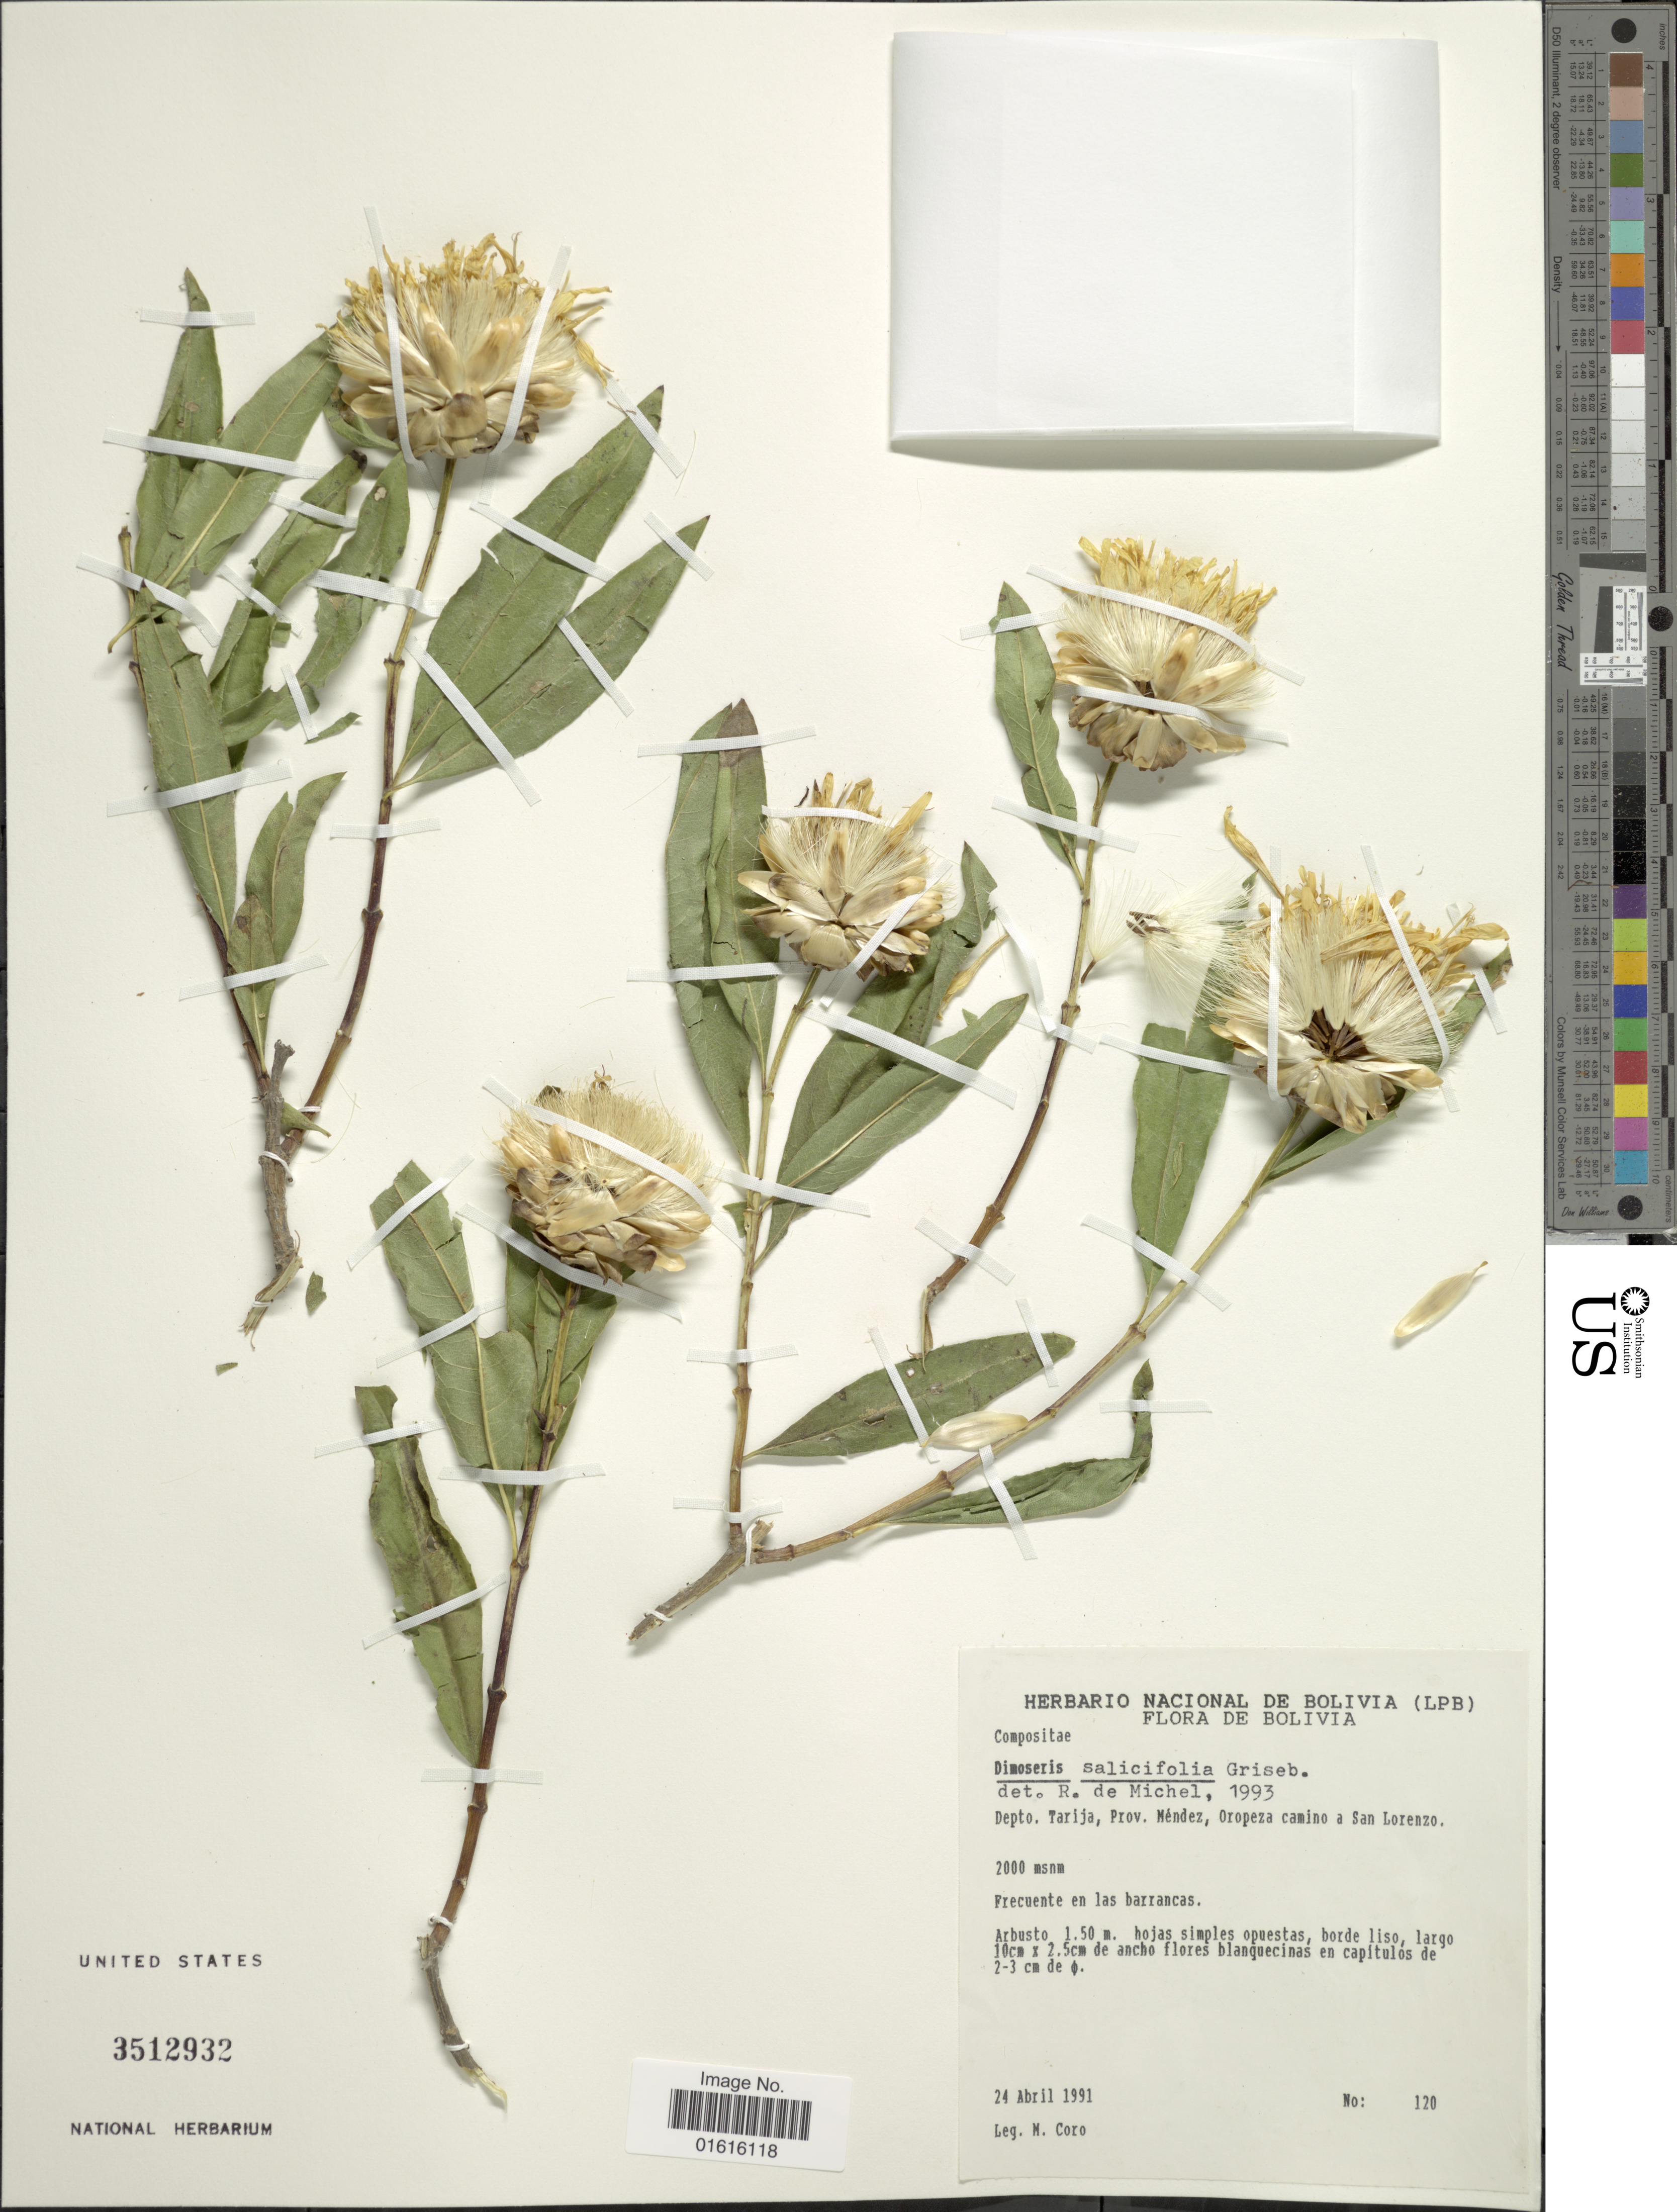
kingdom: Plantae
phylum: Tracheophyta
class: Magnoliopsida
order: Asterales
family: Asteraceae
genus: Dinoseris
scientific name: Dinoseris salicifolia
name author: Griseb.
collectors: M. Coro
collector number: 120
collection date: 1991-04-24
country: Bolivia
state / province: Tarija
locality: Prov. Mendez, Oropeza camino a San Lorenzo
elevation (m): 2000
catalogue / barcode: US 3512932